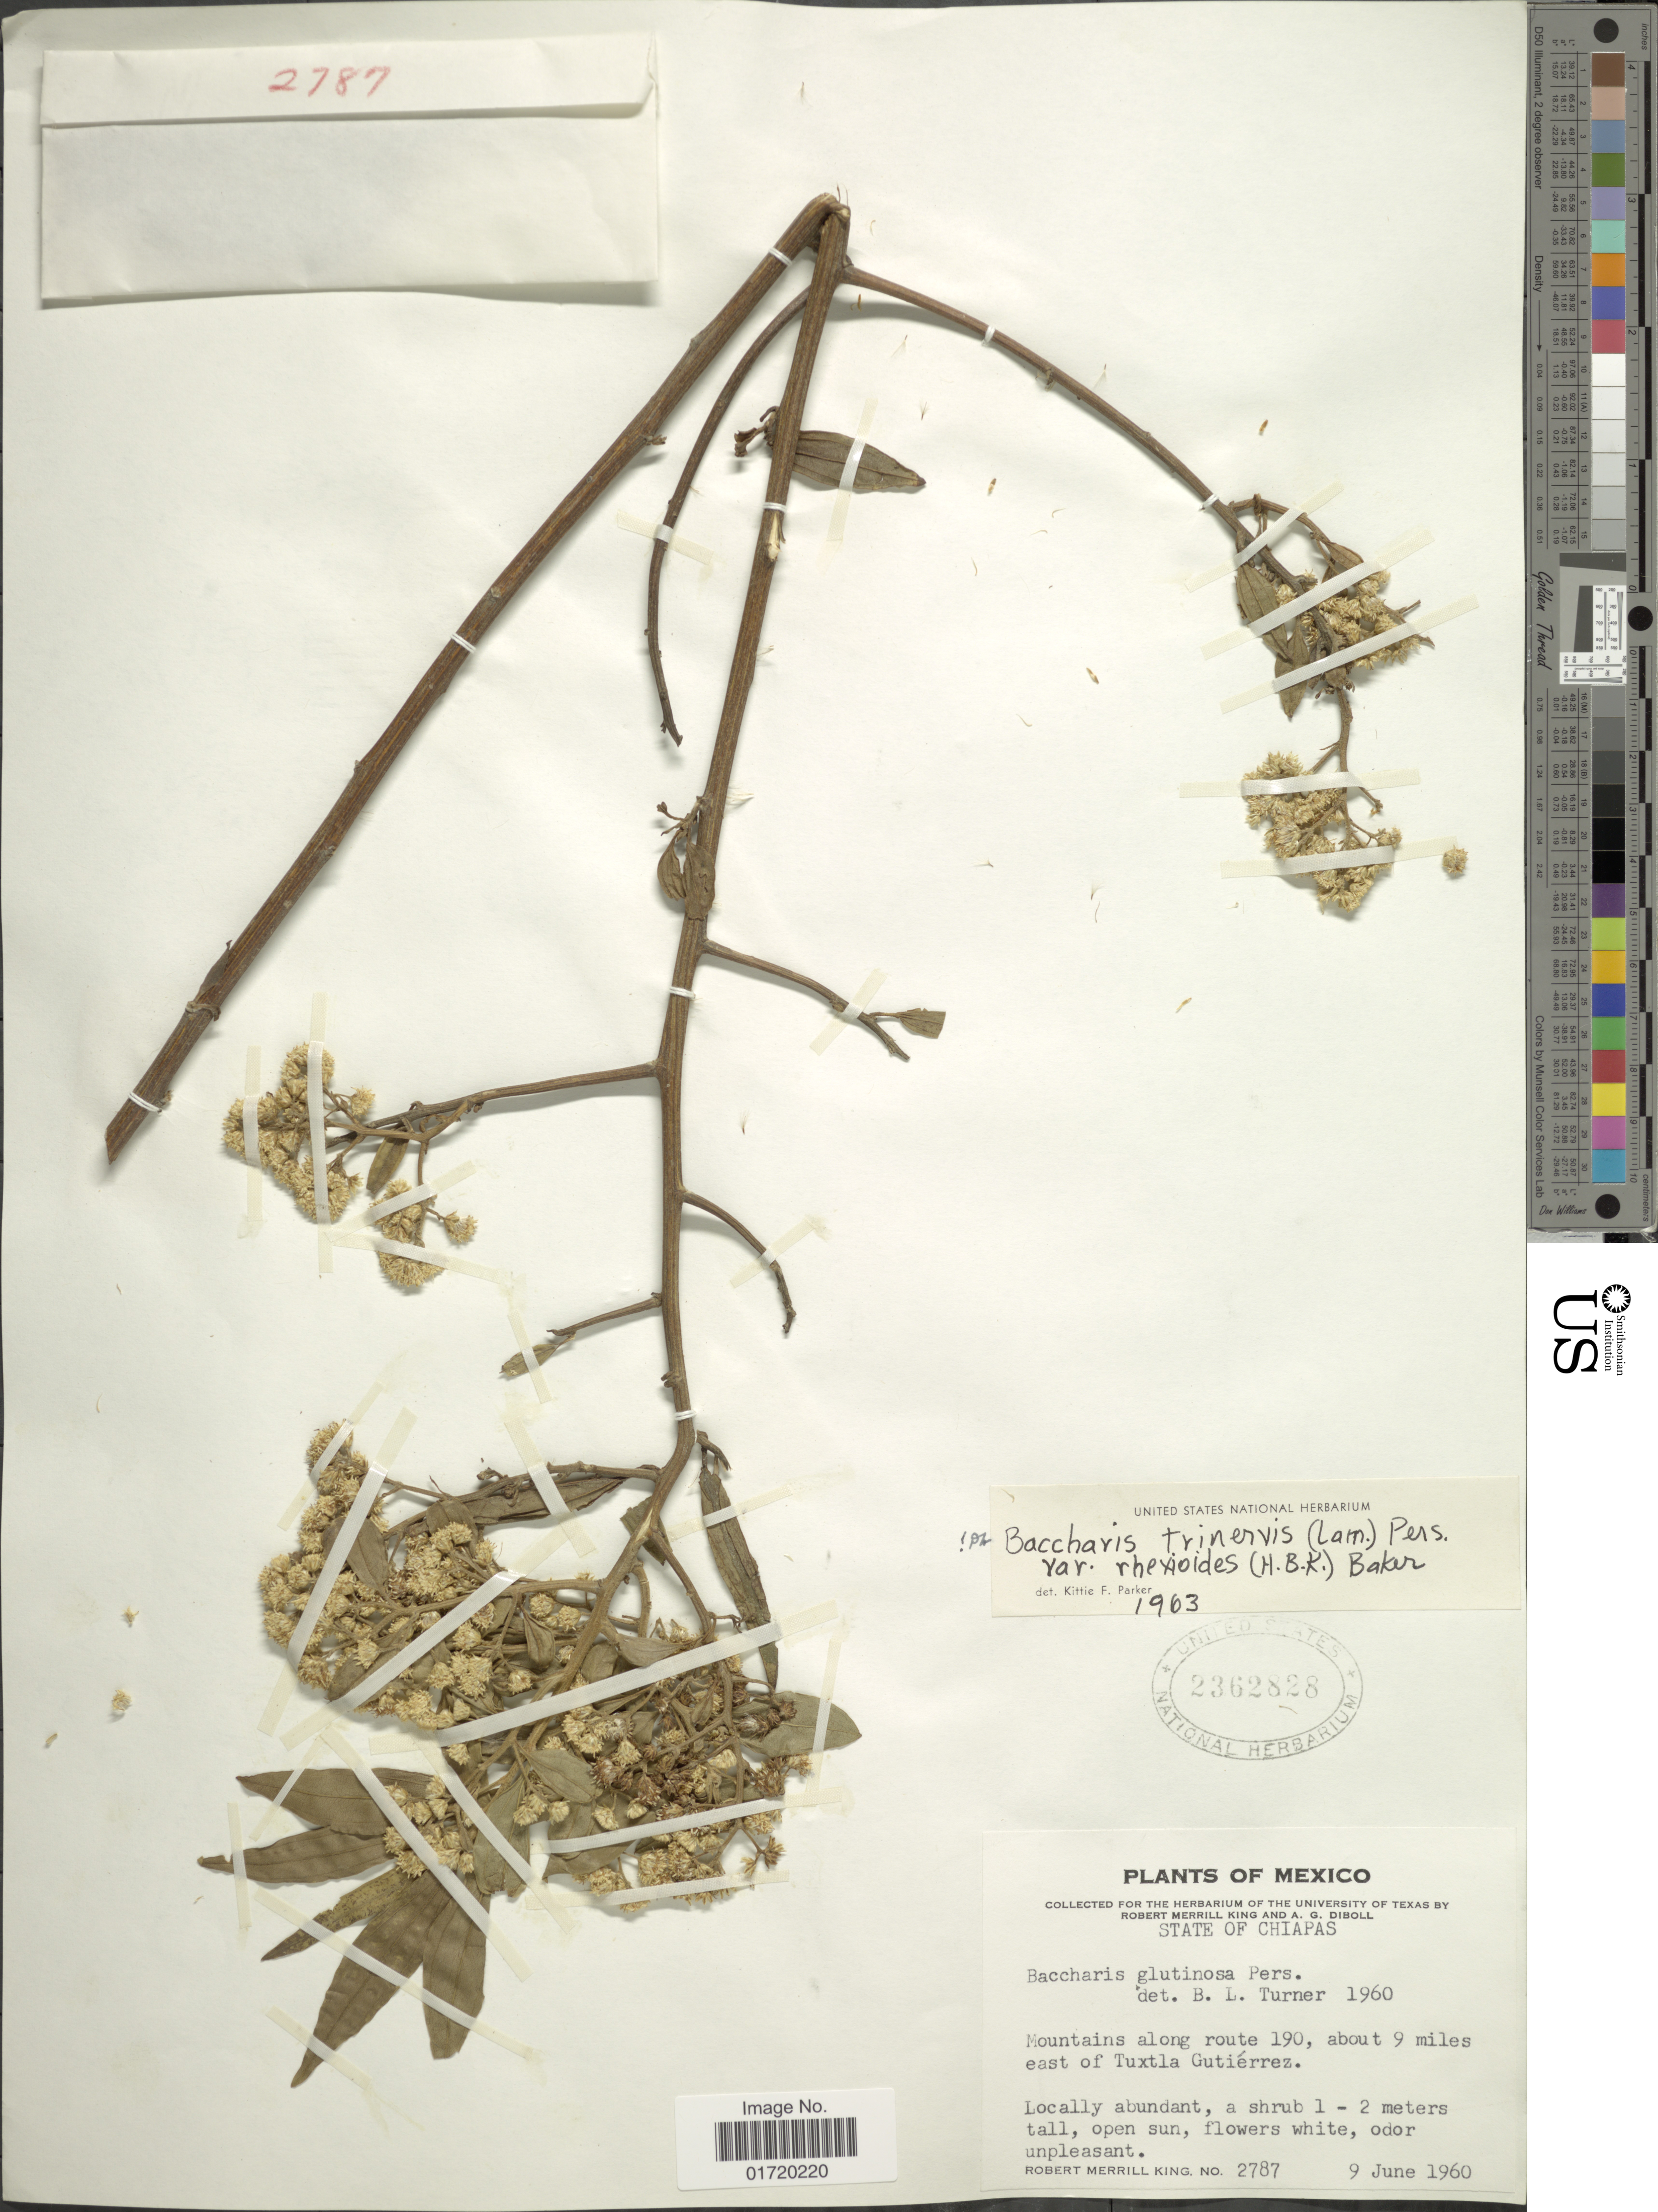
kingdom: Plantae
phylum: Tracheophyta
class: Magnoliopsida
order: Asterales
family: Asteraceae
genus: Baccharis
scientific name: Baccharis trinervis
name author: (Lam.) Pers.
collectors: R. M. King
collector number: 2787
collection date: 1960-06-09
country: Mexico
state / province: Chiapas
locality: Mountains along route 190, about 9 miles east of Tuxtla Gutierrez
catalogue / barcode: US 2362828